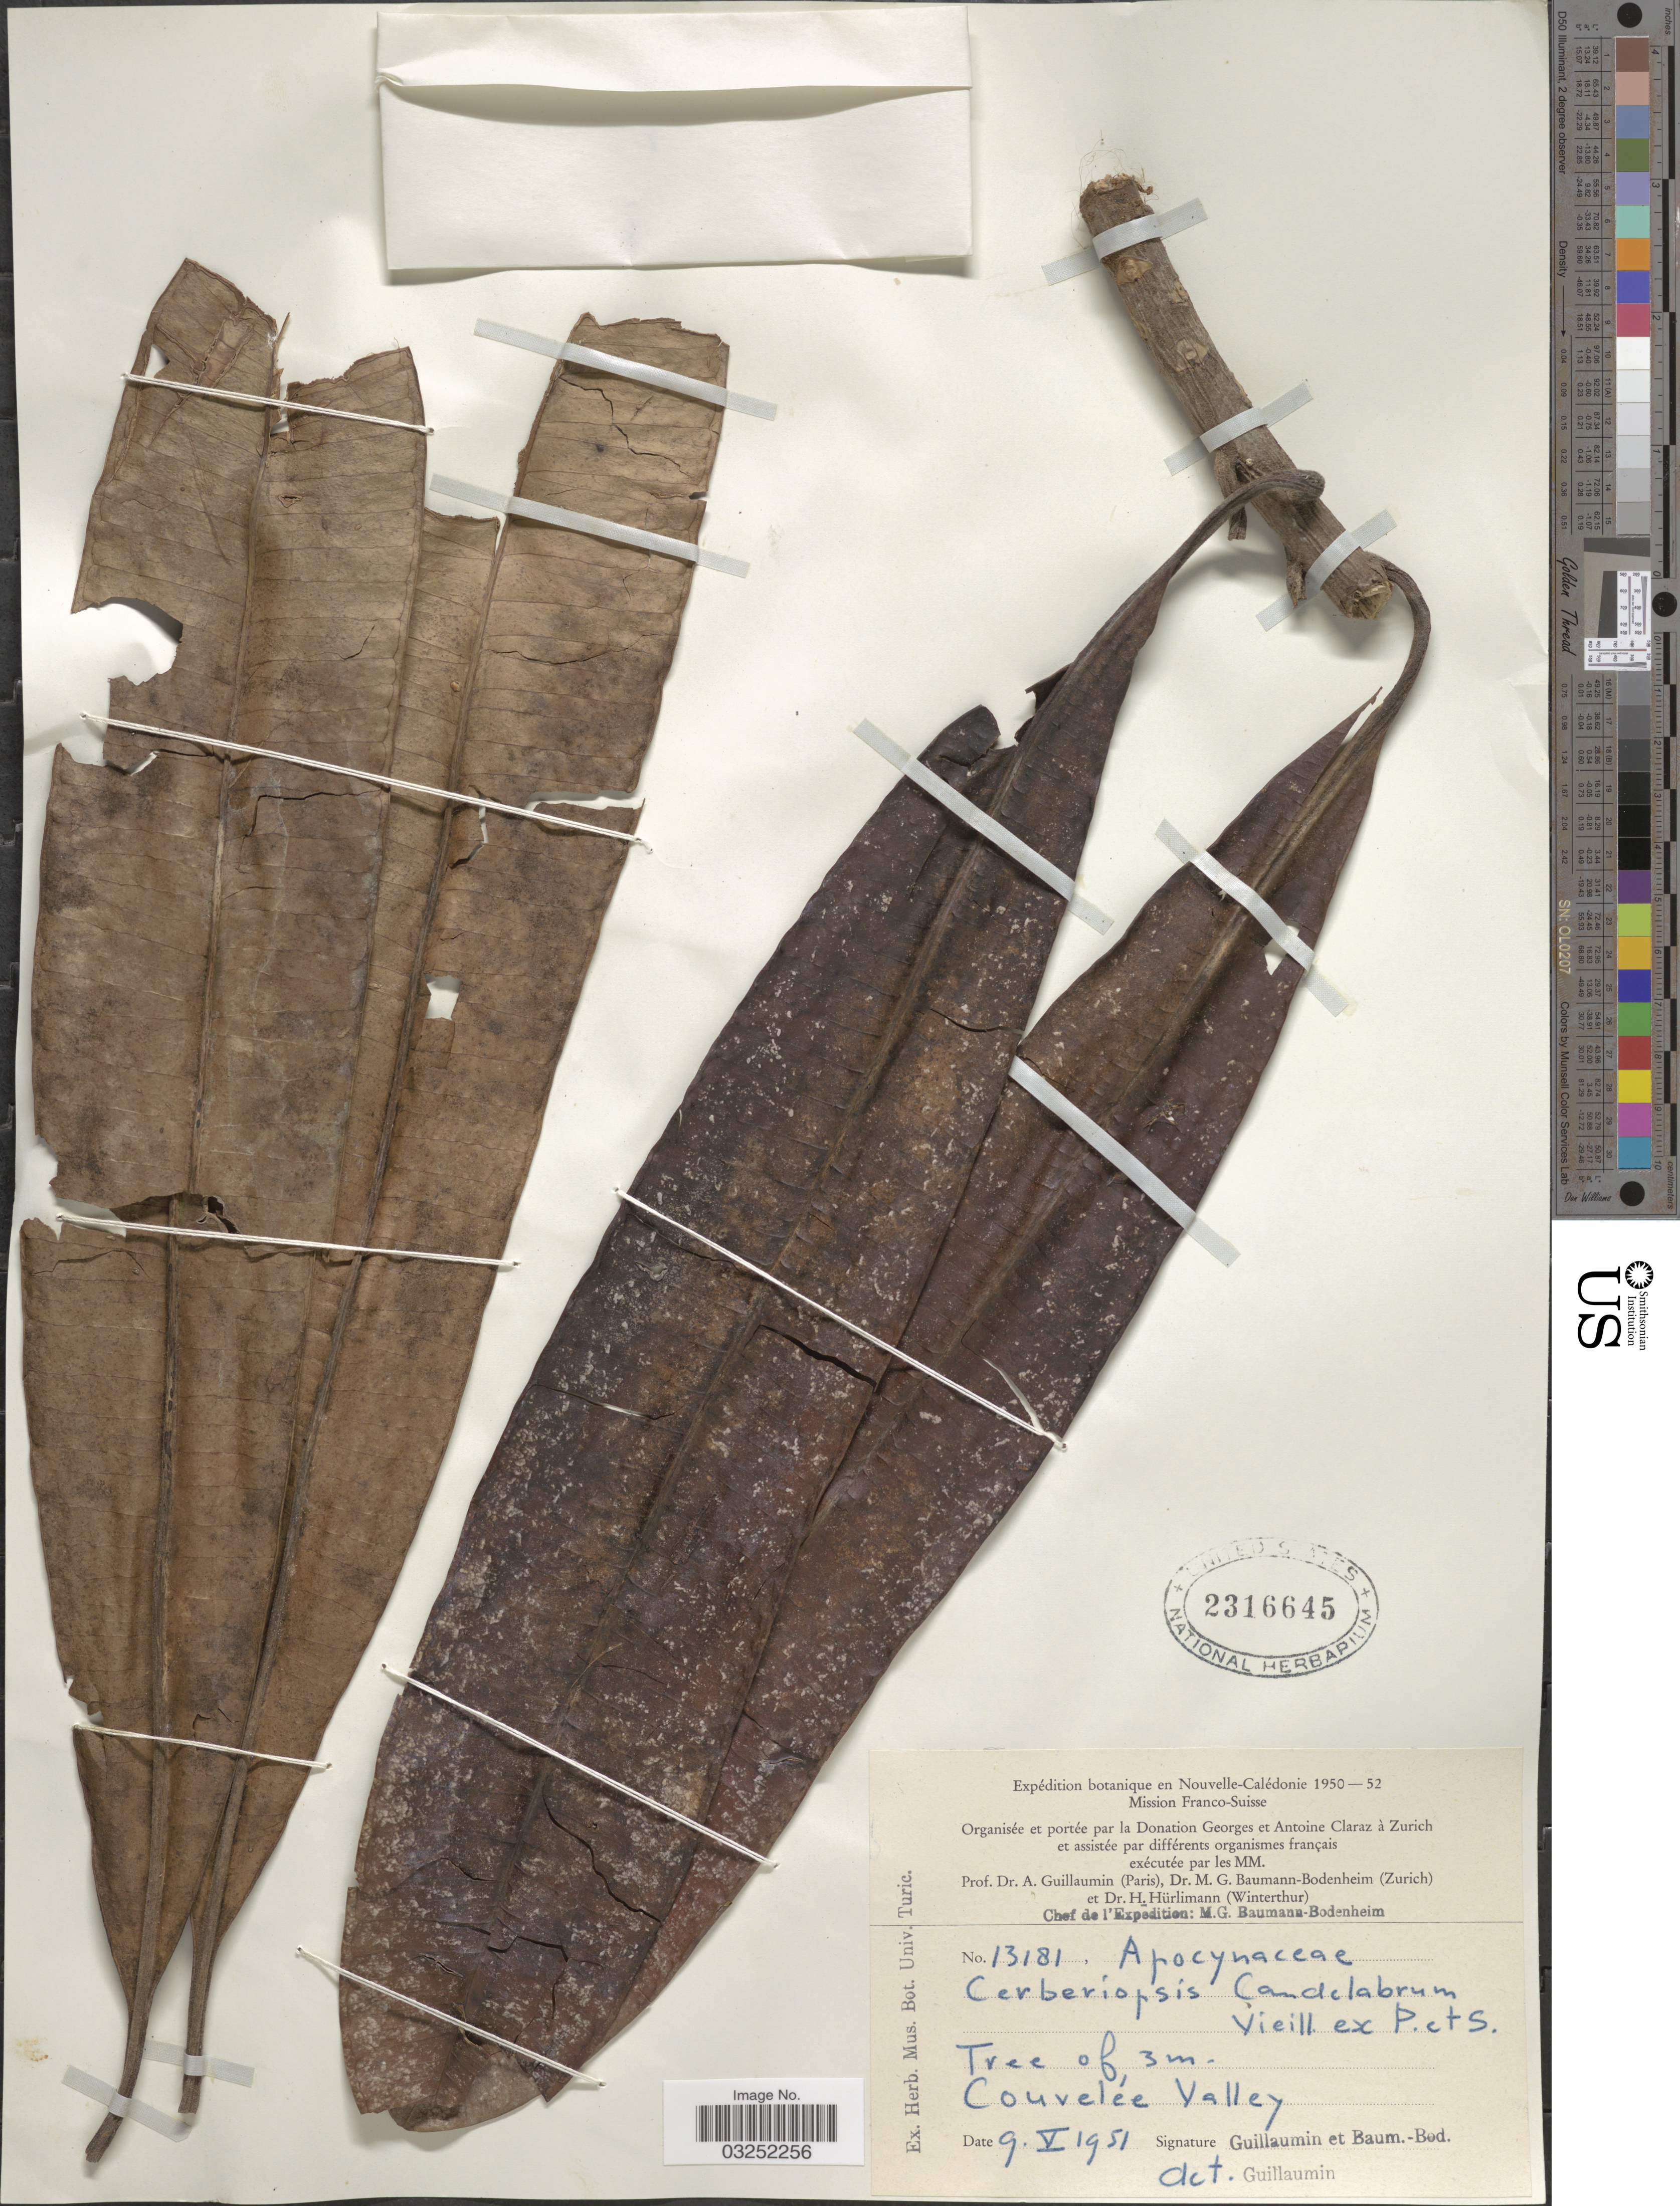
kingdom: Plantae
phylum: Tracheophyta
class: Magnoliopsida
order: Gentianales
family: Apocynaceae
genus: Cerberiopsis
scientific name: Cerberiopsis candelabra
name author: Vieill. ex Pancher & Sebert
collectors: A. Guillaumin & M. G. Baumann-Bodenheim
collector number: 13181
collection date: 1951-05-09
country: New Caledonia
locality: Nouvelle-Calédonie, Couvelée Valley.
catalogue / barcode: US 2316645